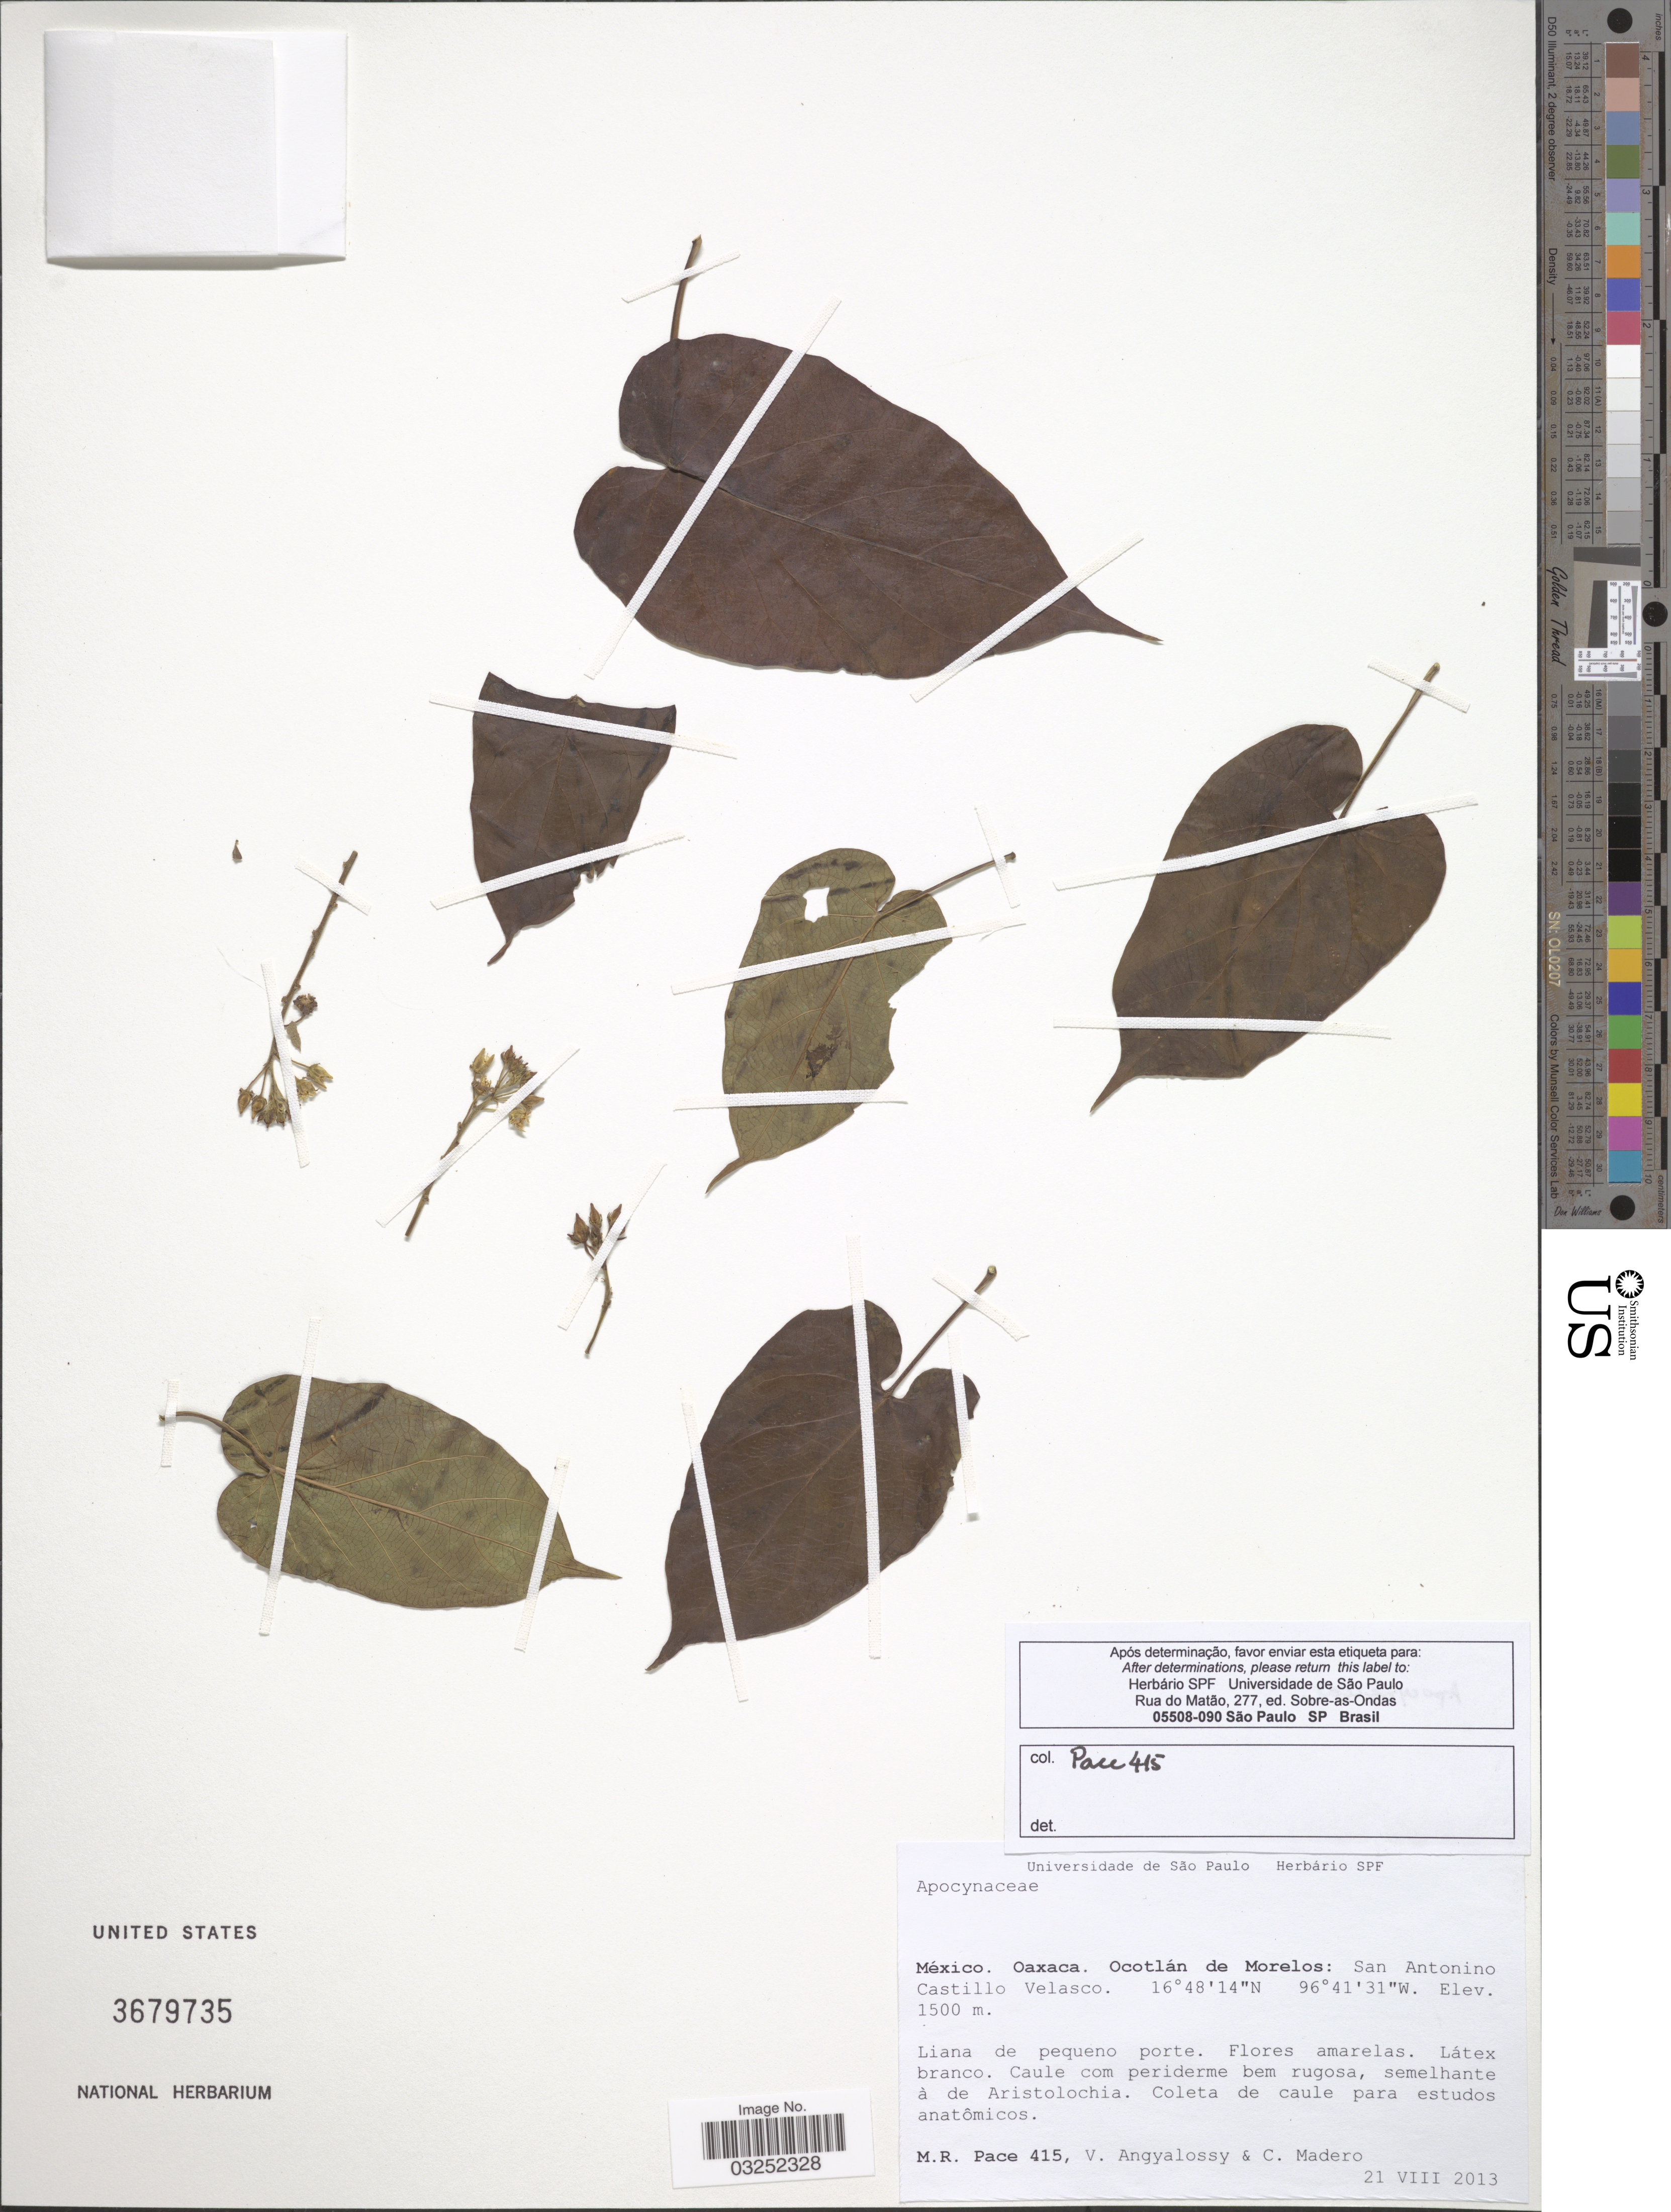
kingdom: Plantae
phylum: Tracheophyta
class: Magnoliopsida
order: Gentianales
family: Apocynaceae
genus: Cynanchum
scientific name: Cynanchum foetidum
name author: (Cav.) Kunth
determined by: Juarez, Verónica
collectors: M. R. Pace, V. Angyalossy & C. Madero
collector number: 415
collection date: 2013-08-21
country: Mexico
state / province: Oaxaca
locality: Ocotlán de Morelos: San Antonio Castillo Velasco.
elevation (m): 1500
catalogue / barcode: US 3679735